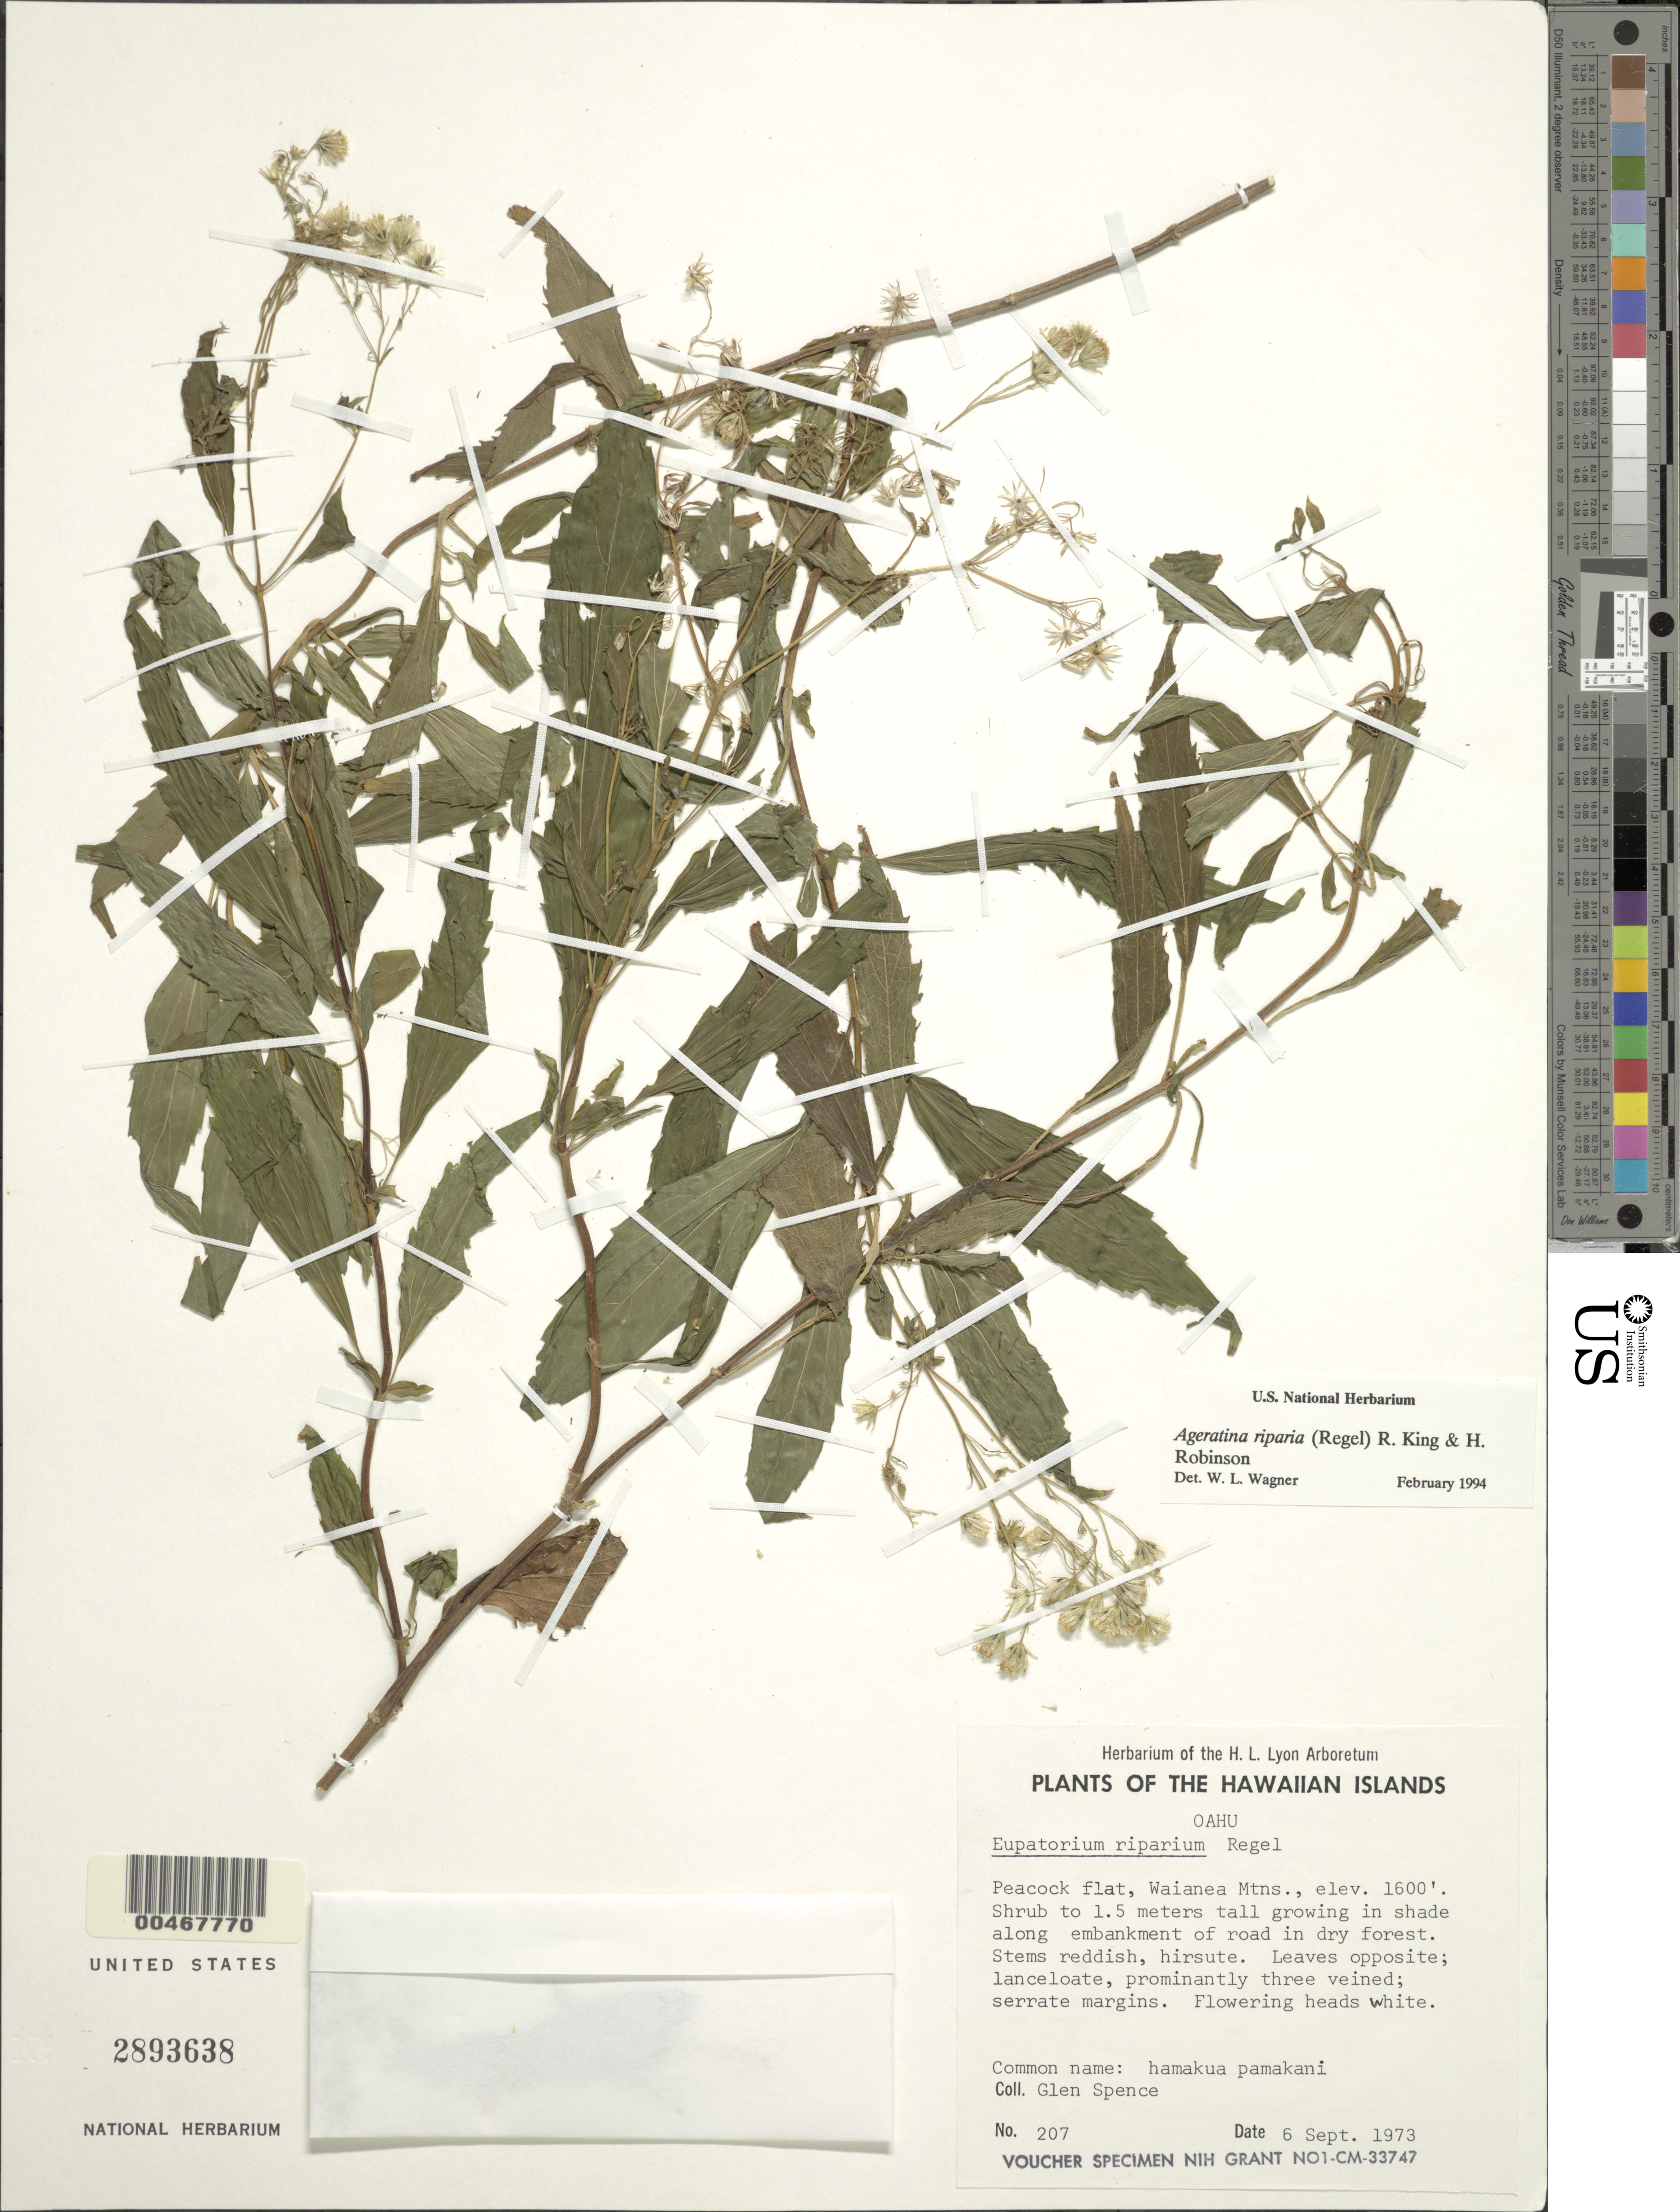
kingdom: Plantae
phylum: Tracheophyta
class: Magnoliopsida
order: Asterales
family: Asteraceae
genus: Ageratina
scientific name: Ageratina riparia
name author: (Regel) R.M. King & H. Rob.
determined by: Wagner, W. L., (BOT), Smithsonian Institution - National Museum of Natural History (UNITED STATES)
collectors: G. Spence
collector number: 207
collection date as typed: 6 Sep 1973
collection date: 1973-09-06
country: United States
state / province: Hawaii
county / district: Honolulu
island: Oahu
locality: Peacock Flat, Waianea Mts.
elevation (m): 488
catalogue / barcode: US 2893638